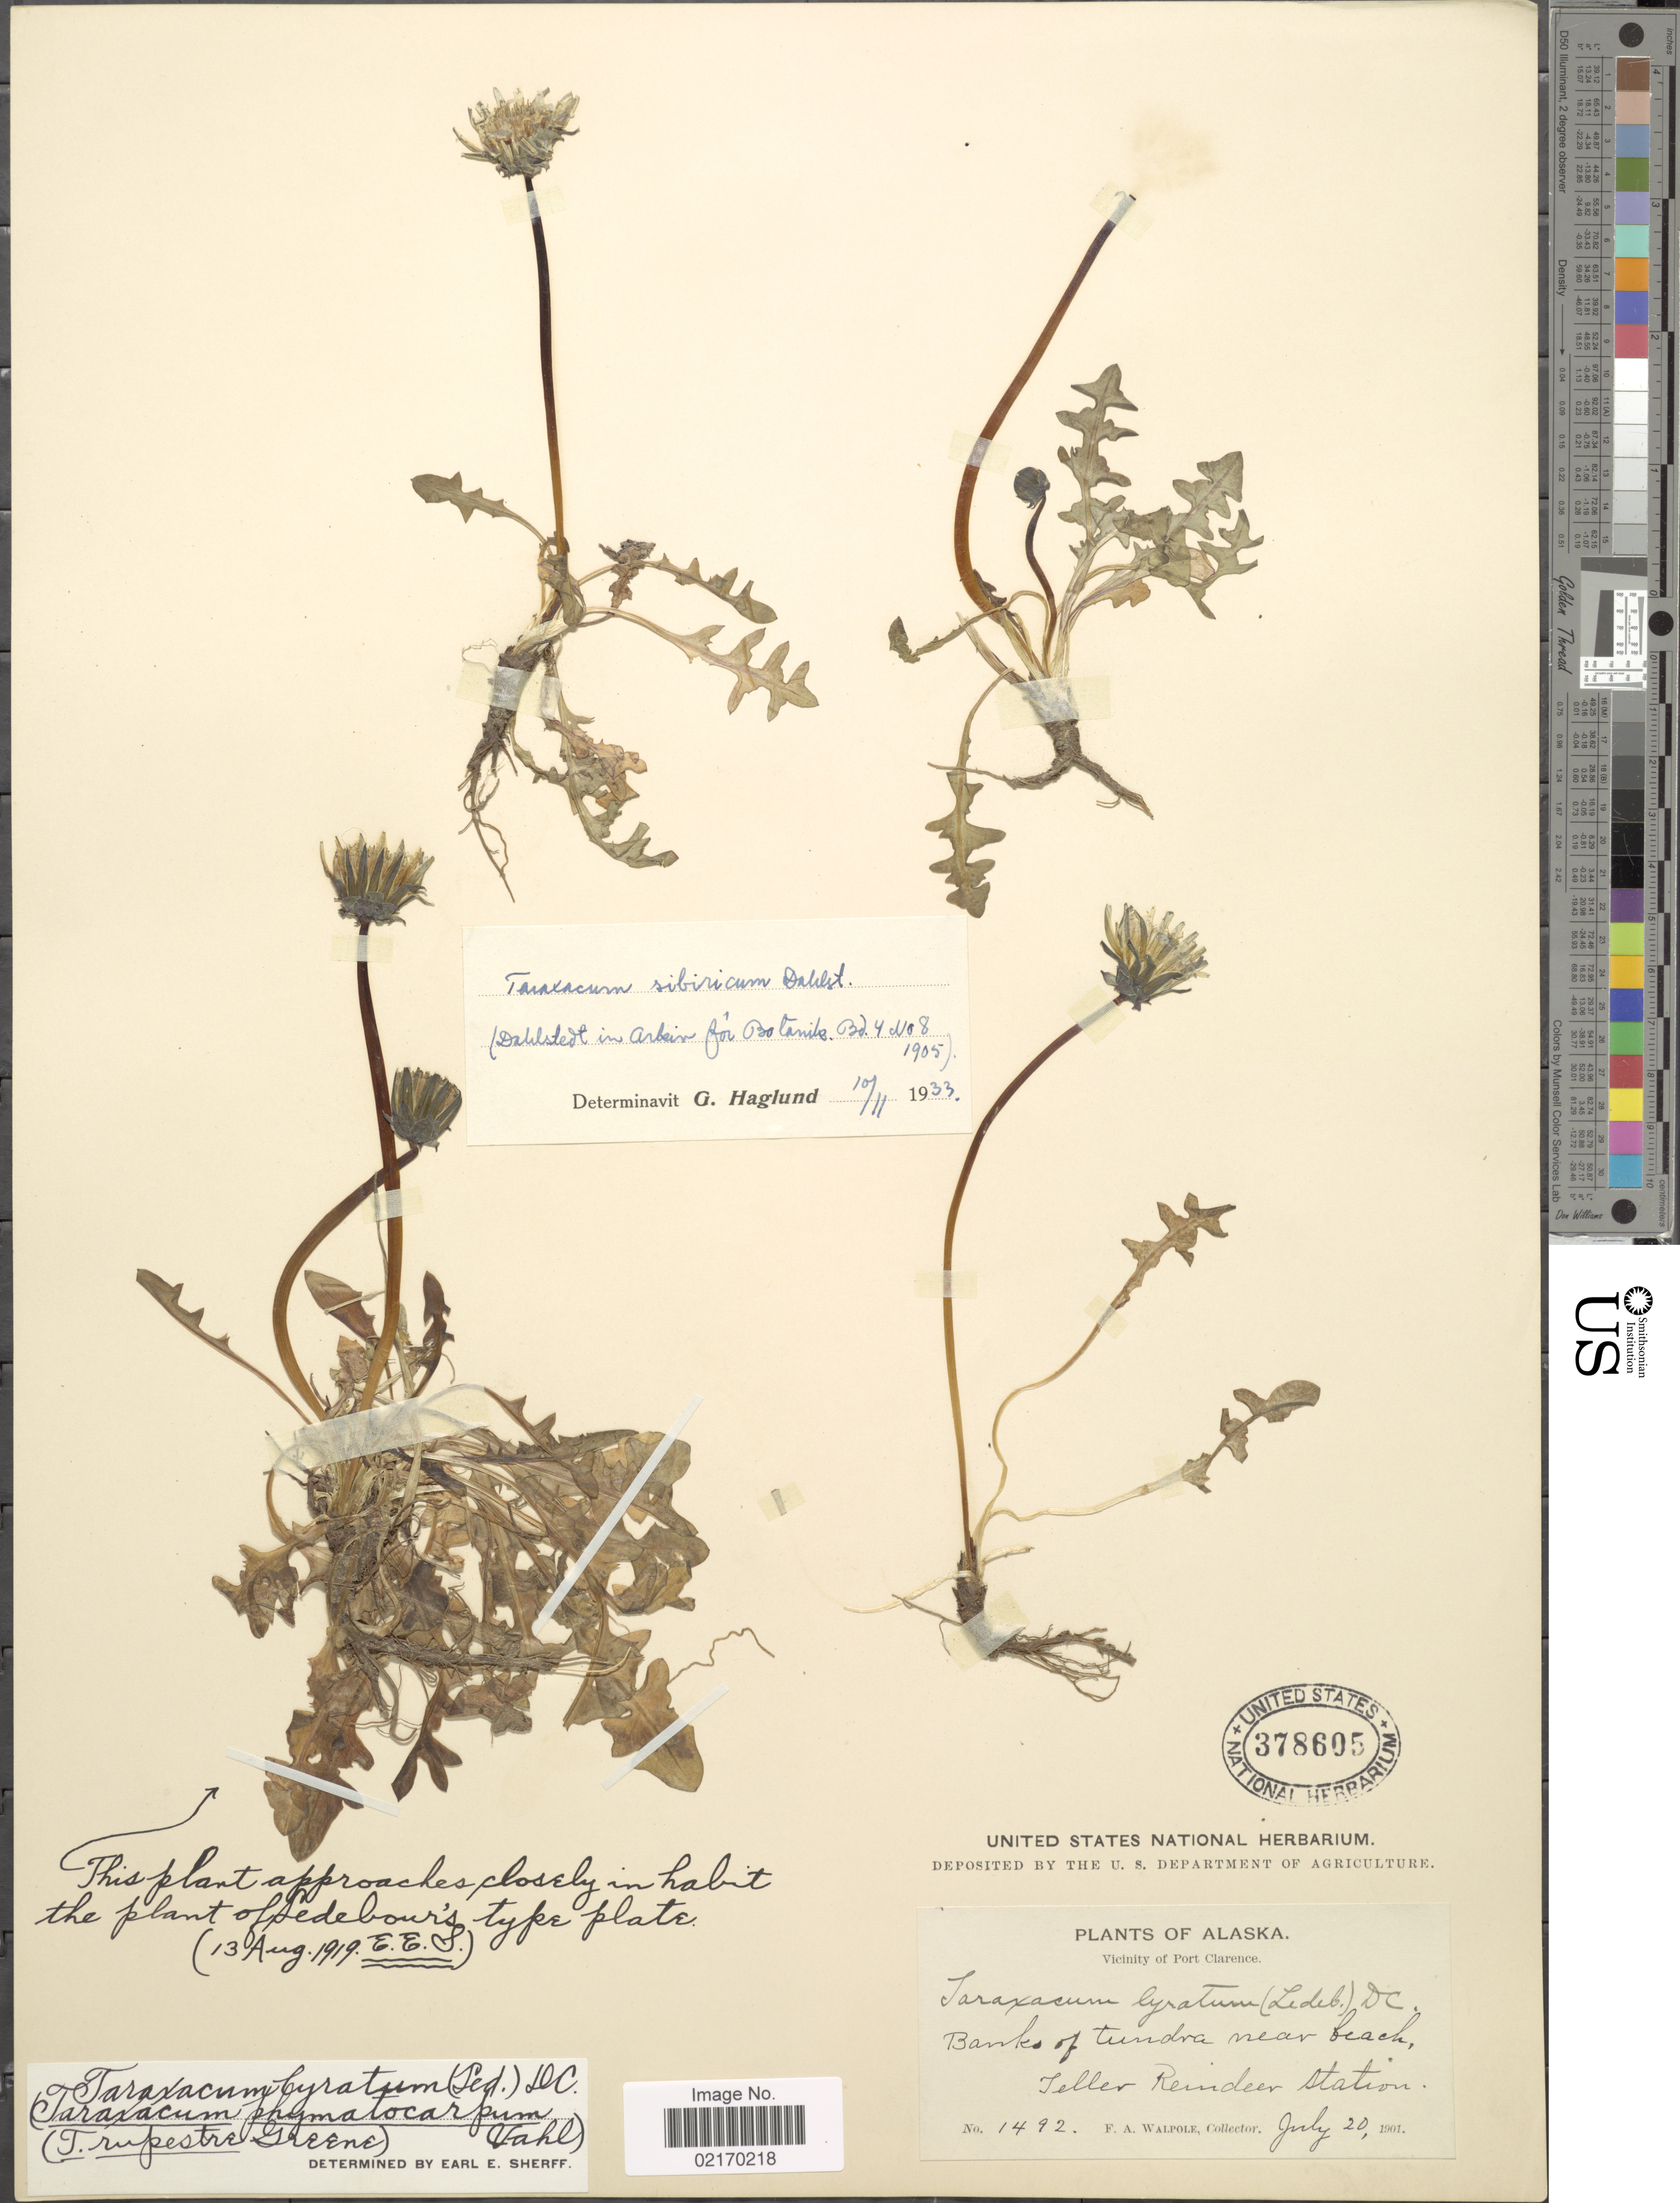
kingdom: Plantae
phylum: Tracheophyta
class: Magnoliopsida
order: Asterales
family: Asteraceae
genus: Taraxacum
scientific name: Taraxacum sibiricum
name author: Dahlst.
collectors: F. Walpole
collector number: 1492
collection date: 1901-07-20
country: United States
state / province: Alaska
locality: Vicinity of Port Clarence. Banks of tundra near beach. Teller Reindeer Station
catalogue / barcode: US 378605